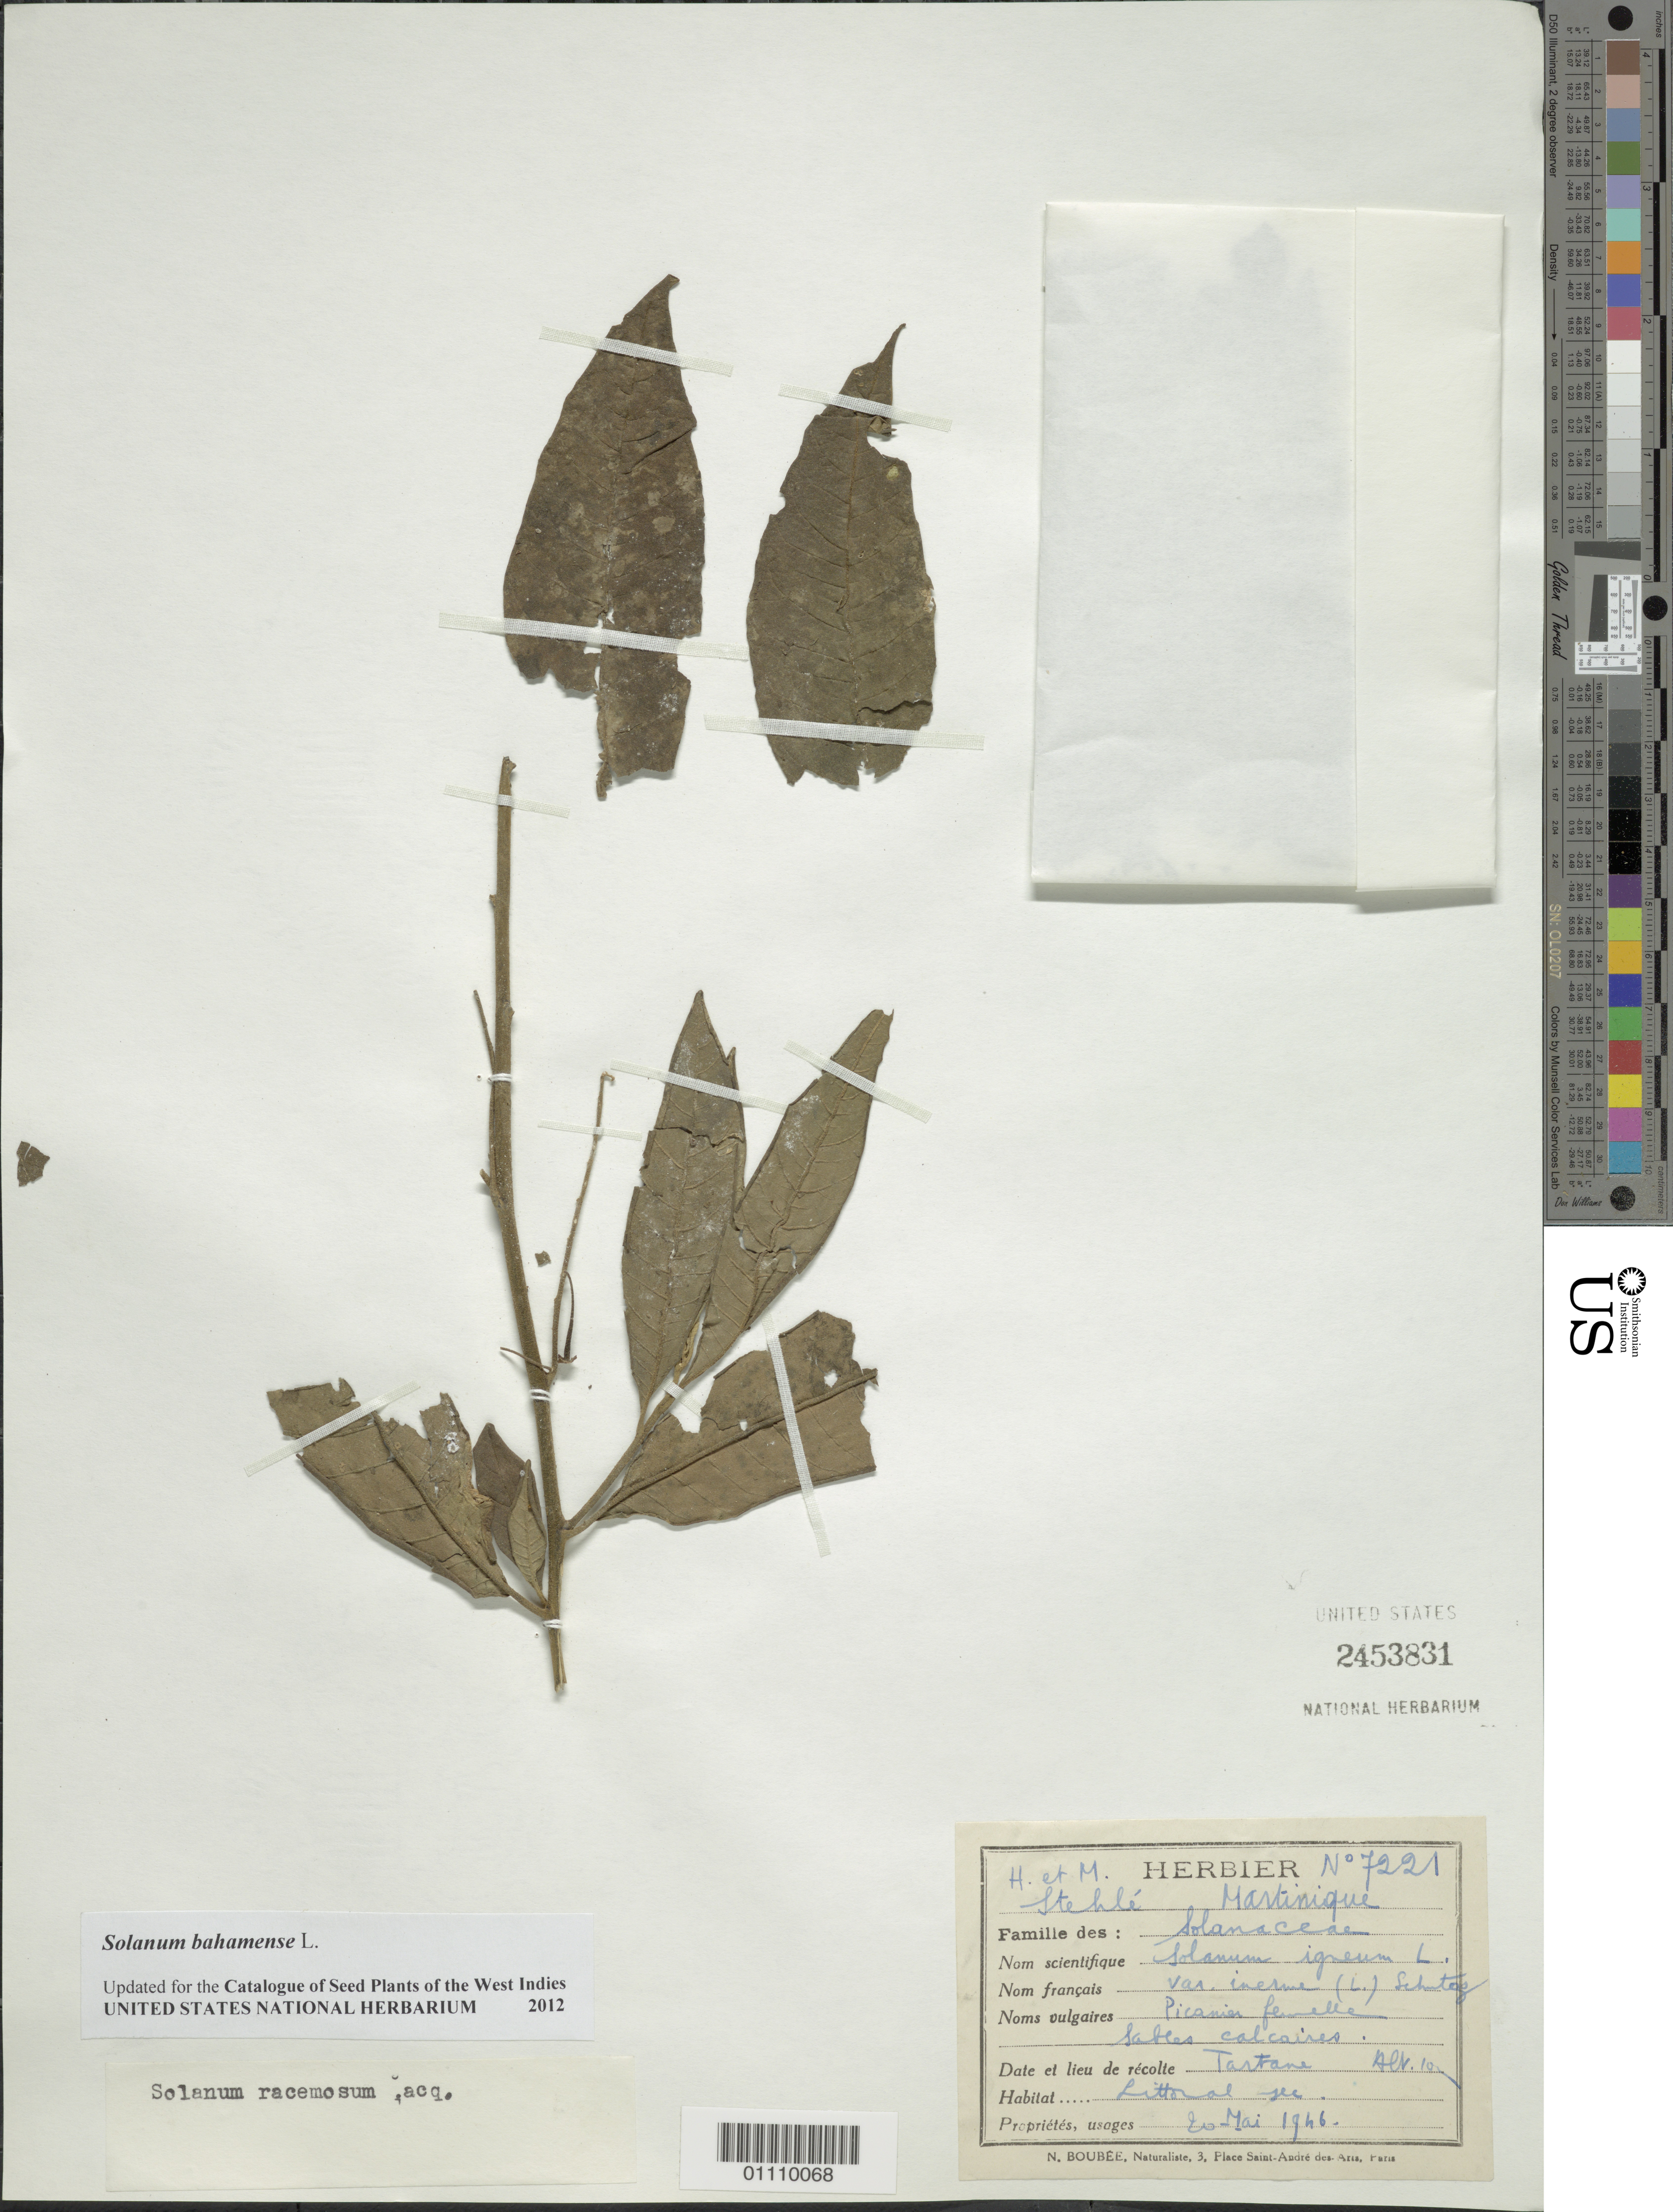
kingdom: Plantae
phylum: Tracheophyta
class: Magnoliopsida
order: Solanales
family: Solanaceae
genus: Solanum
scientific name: Solanum bahamense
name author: L.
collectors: H. Stehlé & M. Stehlé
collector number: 7221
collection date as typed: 20 May 1946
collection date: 1946-05-20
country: Martinique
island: Martinique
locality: Tartane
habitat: Sables calcaires, littoral sec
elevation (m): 10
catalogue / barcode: US 2453831